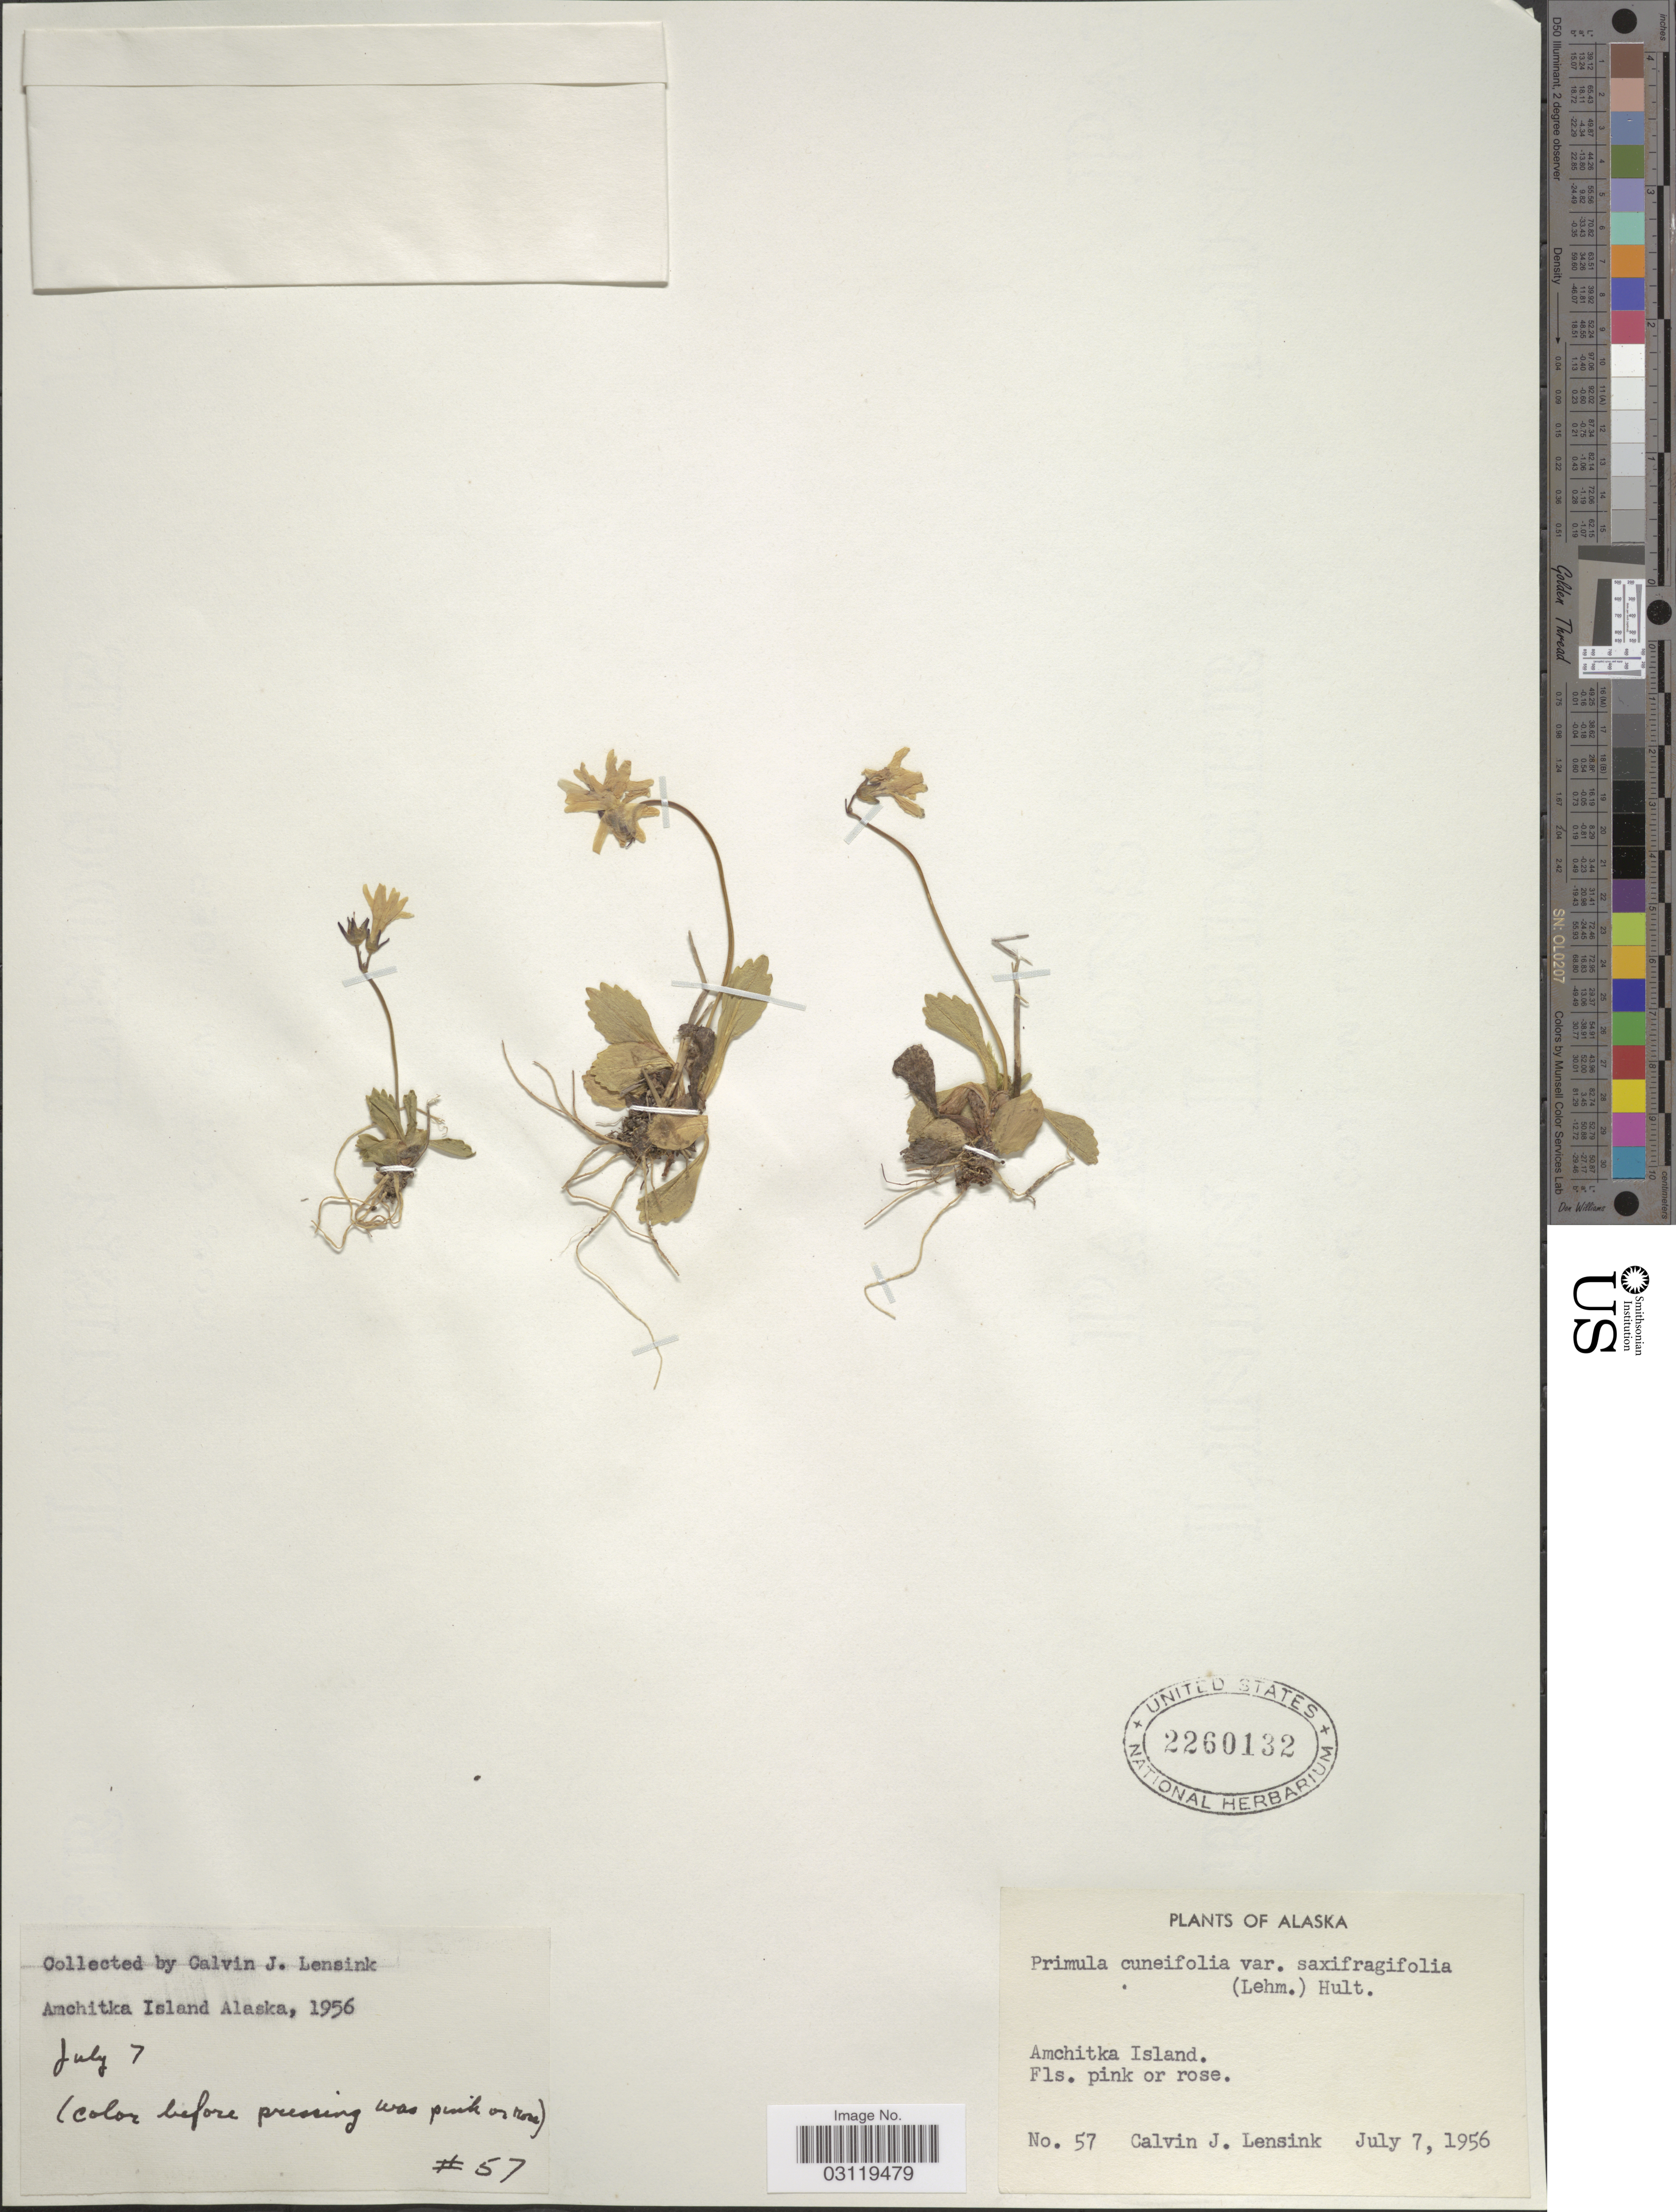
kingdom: Plantae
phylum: Tracheophyta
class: Magnoliopsida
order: Ericales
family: Primulaceae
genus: Primula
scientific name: Primula cuneifolia subsp. saxifragifolia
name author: (Lehm.) W.W. Sm. & Forrest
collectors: C. Lensink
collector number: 57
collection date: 1956-07-07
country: United States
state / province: Alaska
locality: Amchitka Island.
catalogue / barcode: US 2260132